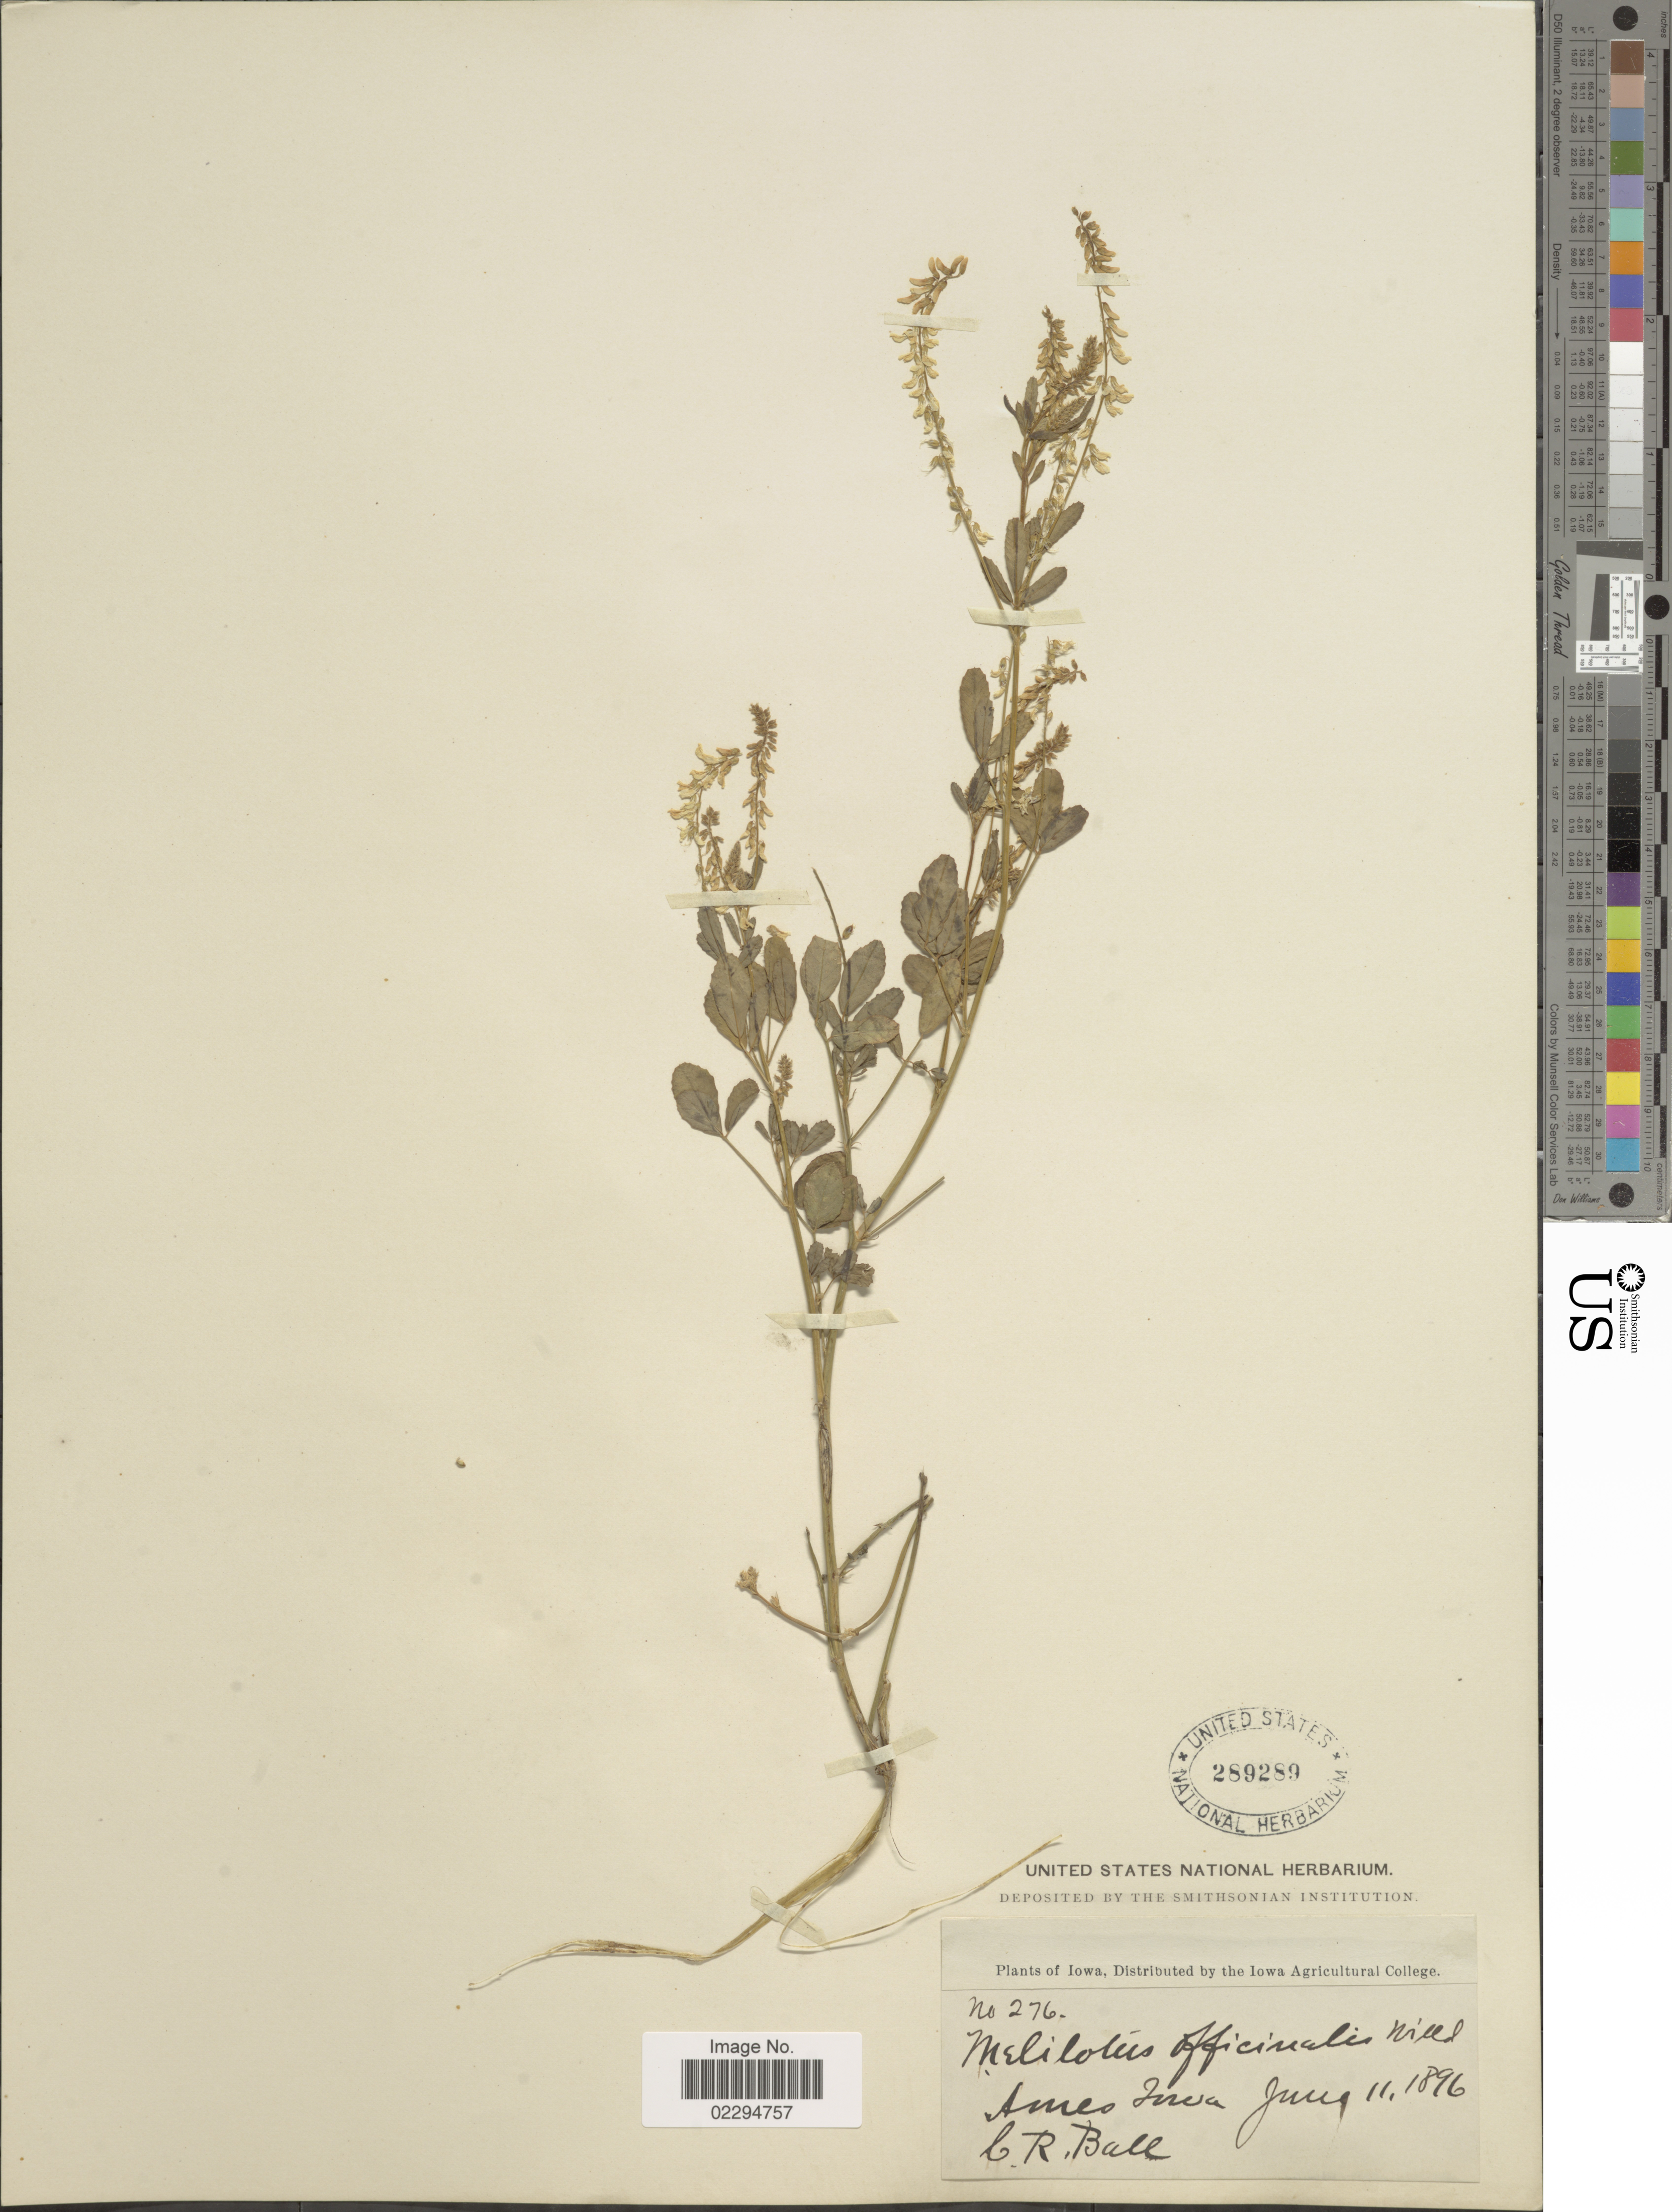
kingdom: Plantae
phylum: Tracheophyta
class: Magnoliopsida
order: Fabales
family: Fabaceae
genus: Melilotus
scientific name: Melilotus officinalis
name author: (L.) Lam.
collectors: C. R. Ball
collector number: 276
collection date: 1896-06-11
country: United States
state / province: Iowa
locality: Ames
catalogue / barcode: US 289289